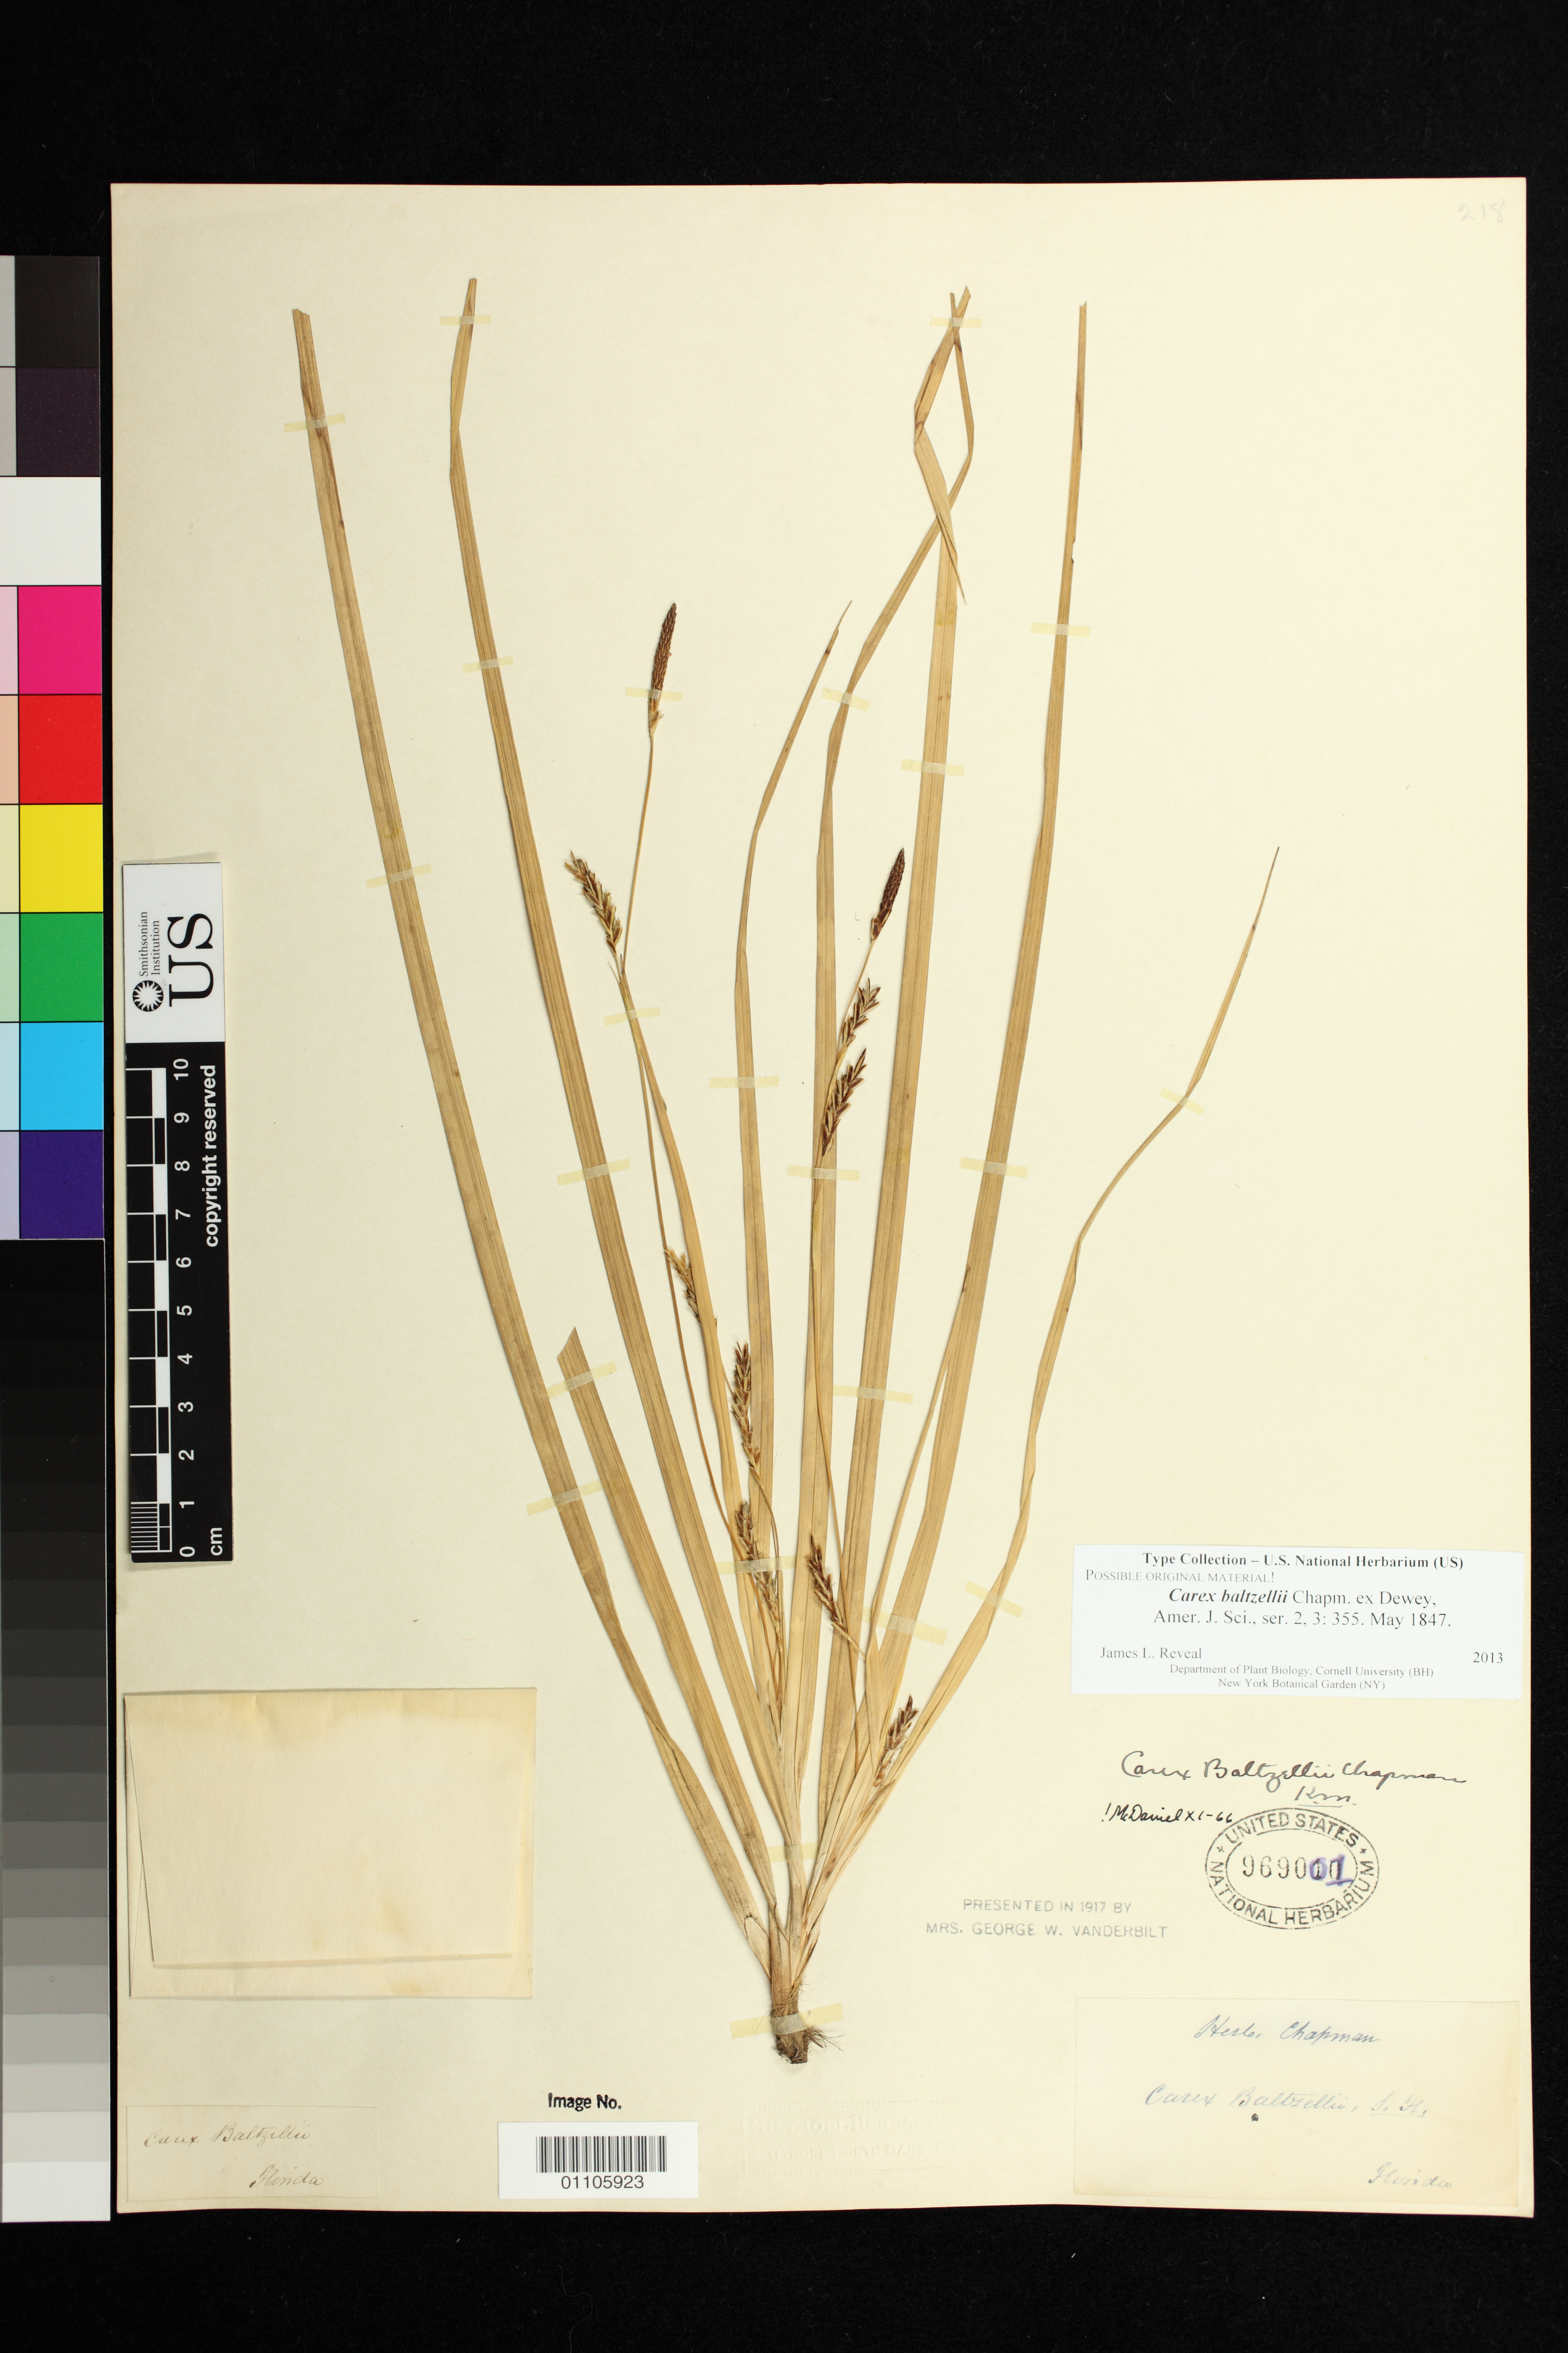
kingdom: Plantae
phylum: Tracheophyta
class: Liliopsida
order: Poales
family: Cyperaceae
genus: Carex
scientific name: Carex baltzellii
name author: Chapm. ex Dewey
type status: Possible Type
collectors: A. W. Chapman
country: United States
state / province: Florida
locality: S. Fl.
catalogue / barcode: US 969001